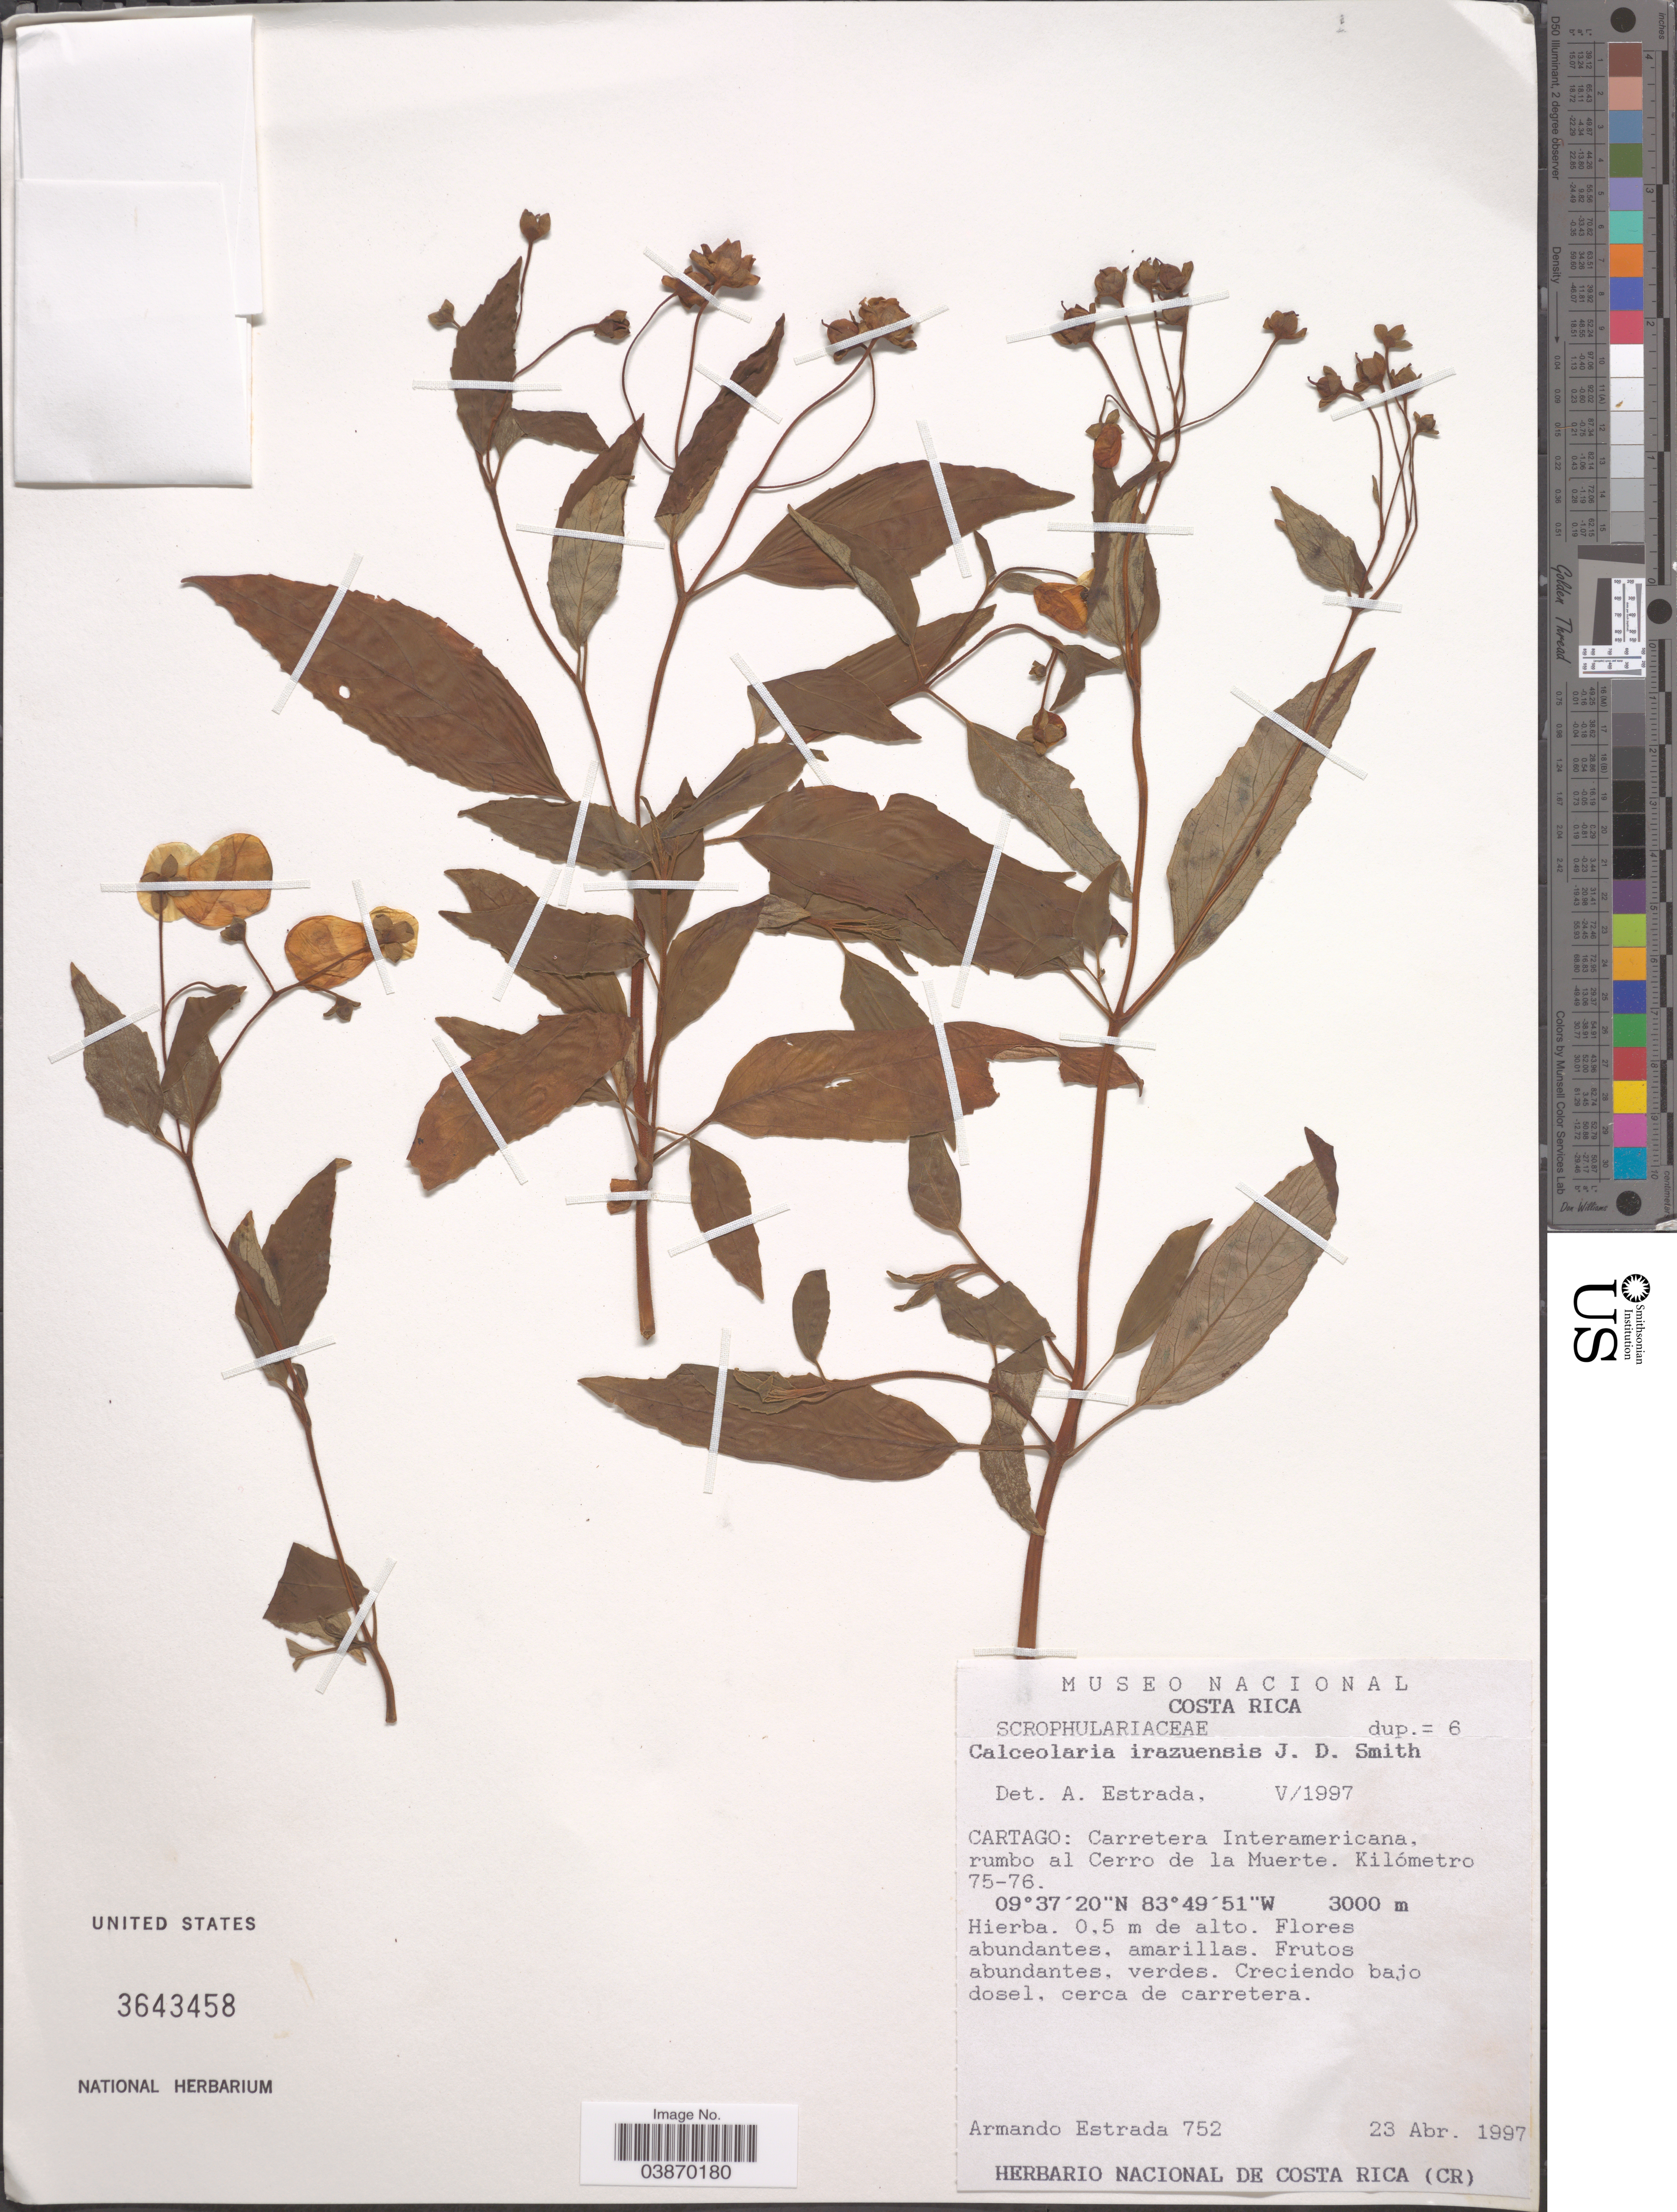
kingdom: Plantae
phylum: Tracheophyta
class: Magnoliopsida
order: Lamiales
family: Calceolariaceae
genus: Calceolaria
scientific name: Calceolaria irazuensis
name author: Donn. Sm.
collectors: A. Estrada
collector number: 752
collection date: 1997-04-23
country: Costa Rica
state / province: Cartago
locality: Carretera Interamericana, rumbo al Cerro de la Muerte. Kilómetro 75-76.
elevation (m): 3000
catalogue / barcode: US 3643458